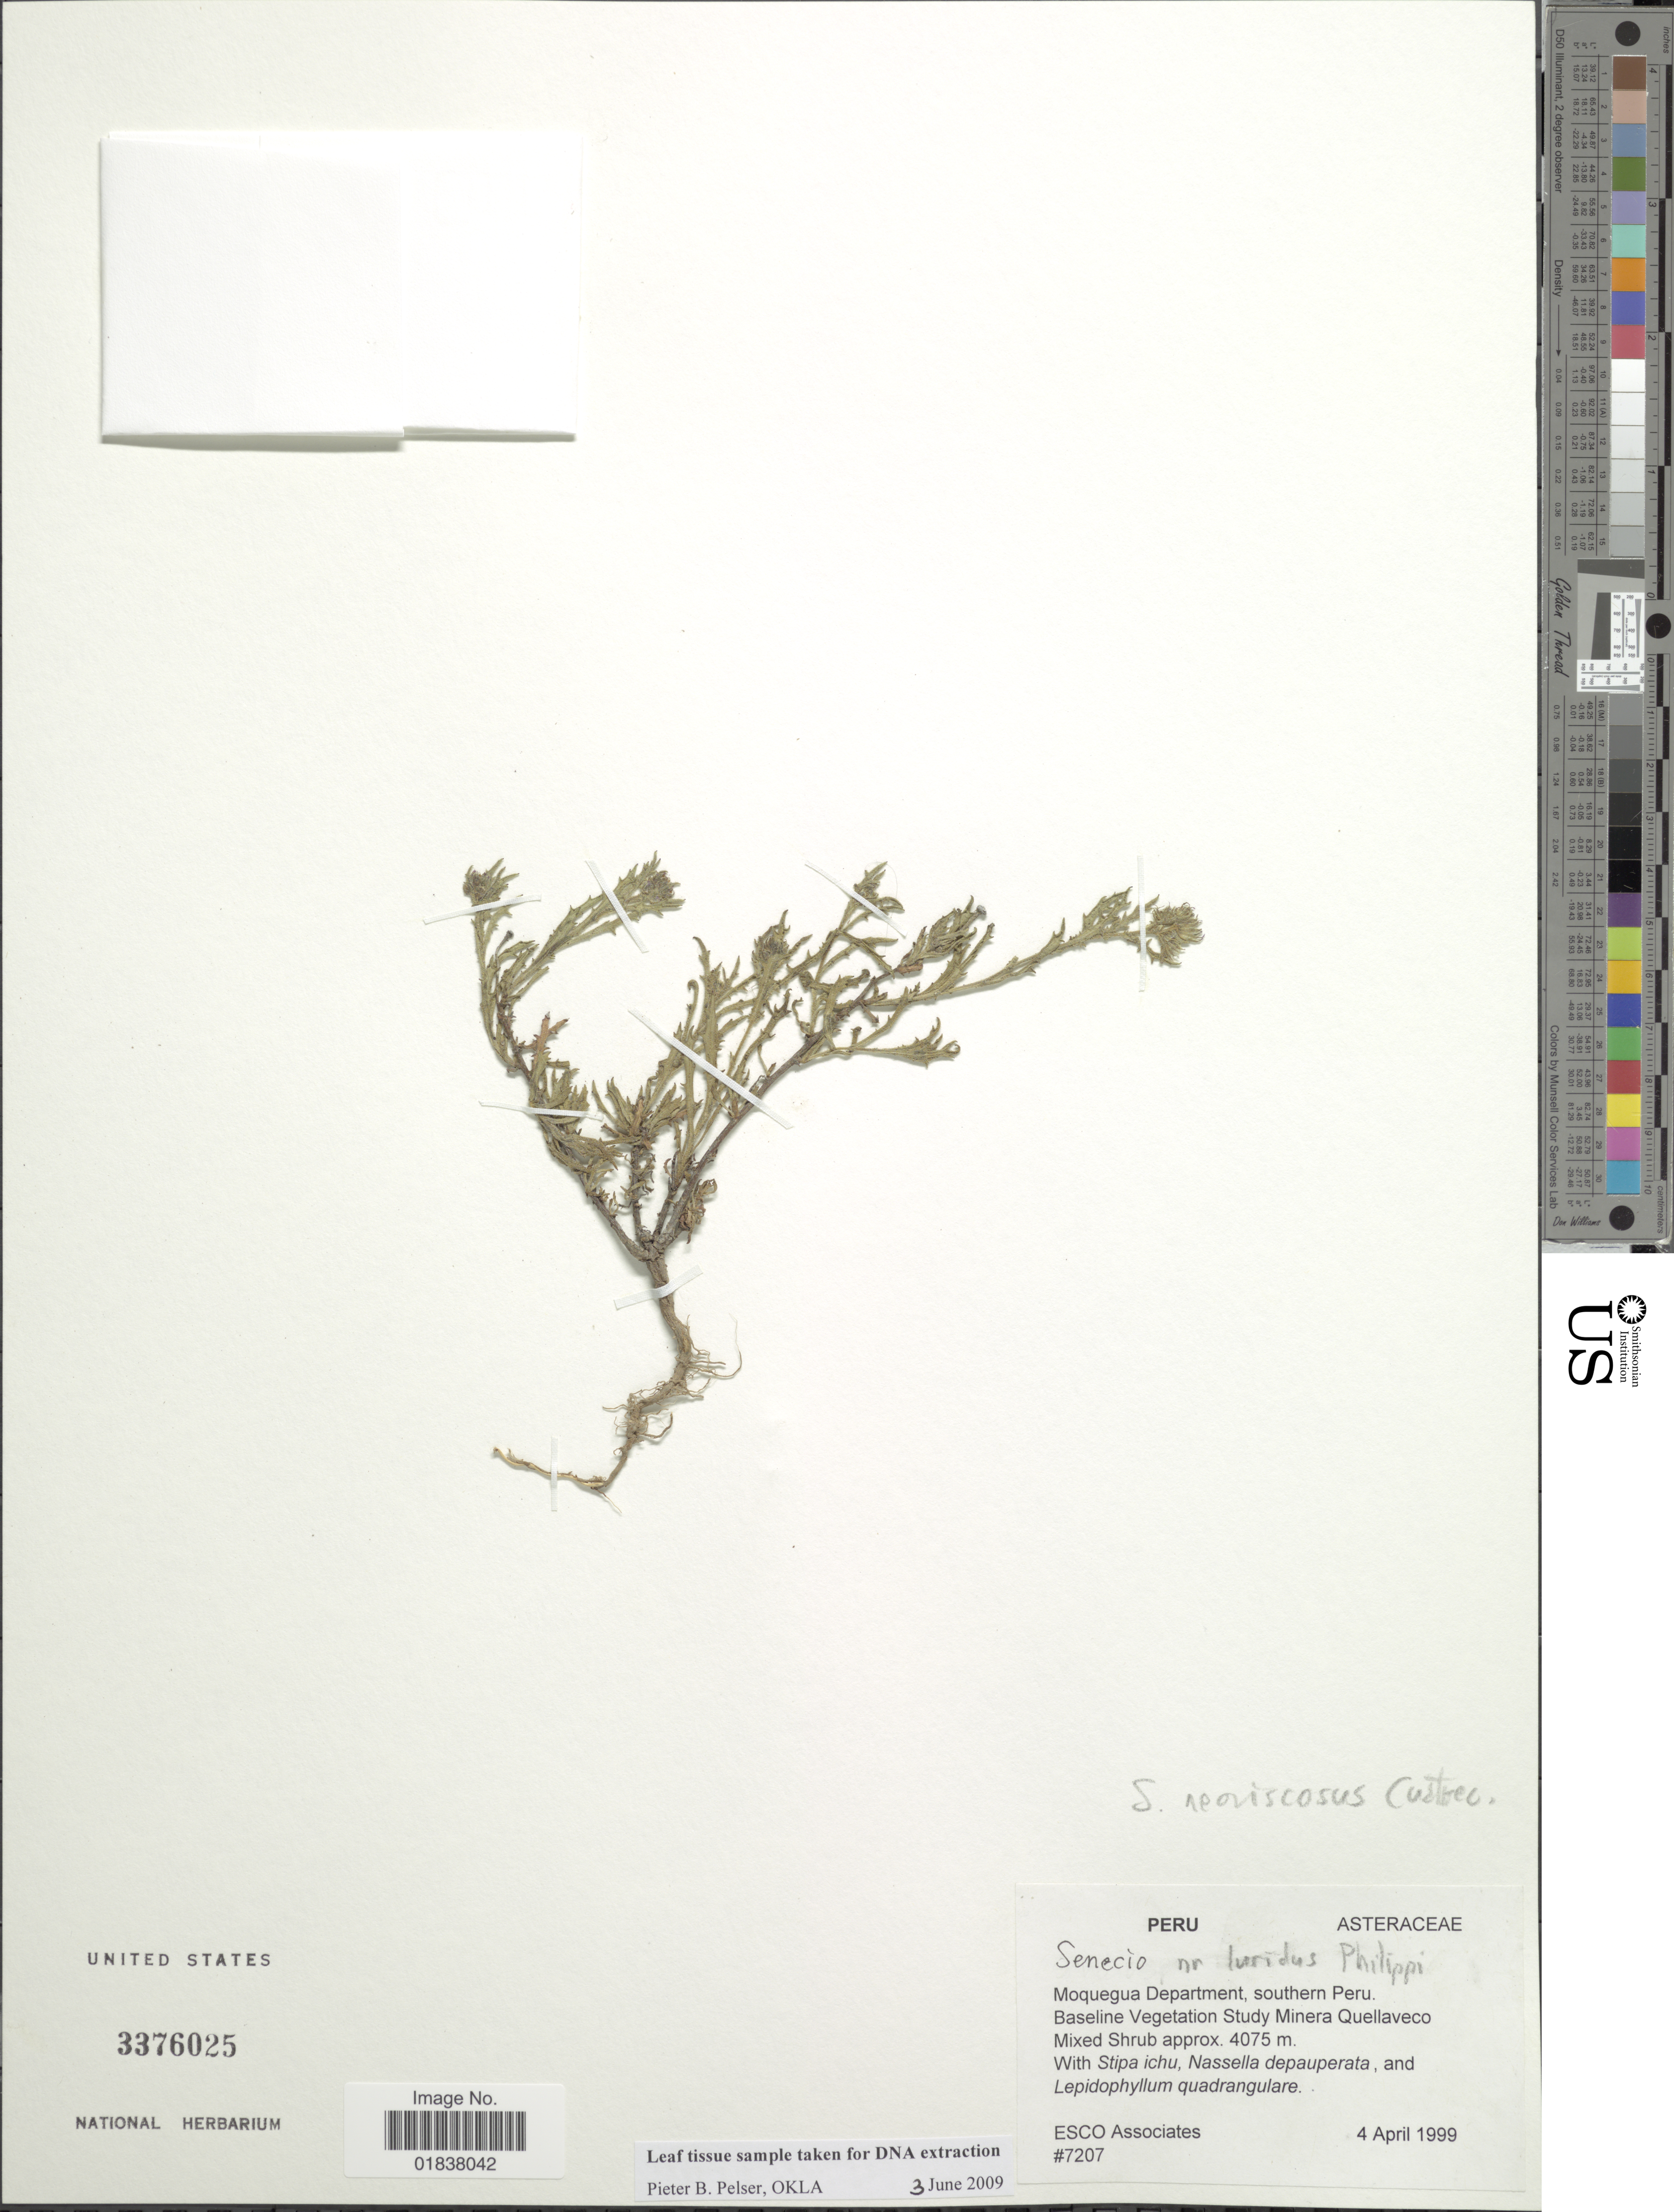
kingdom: Plantae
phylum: Tracheophyta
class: Magnoliopsida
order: Asterales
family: Asteraceae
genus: Senecio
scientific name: Senecio neoviscosus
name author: Cuatrec.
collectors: ESCO Associates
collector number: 7207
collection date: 1999-04-04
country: Peru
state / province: Moquegua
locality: Southern Peru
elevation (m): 4075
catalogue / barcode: US 3376025